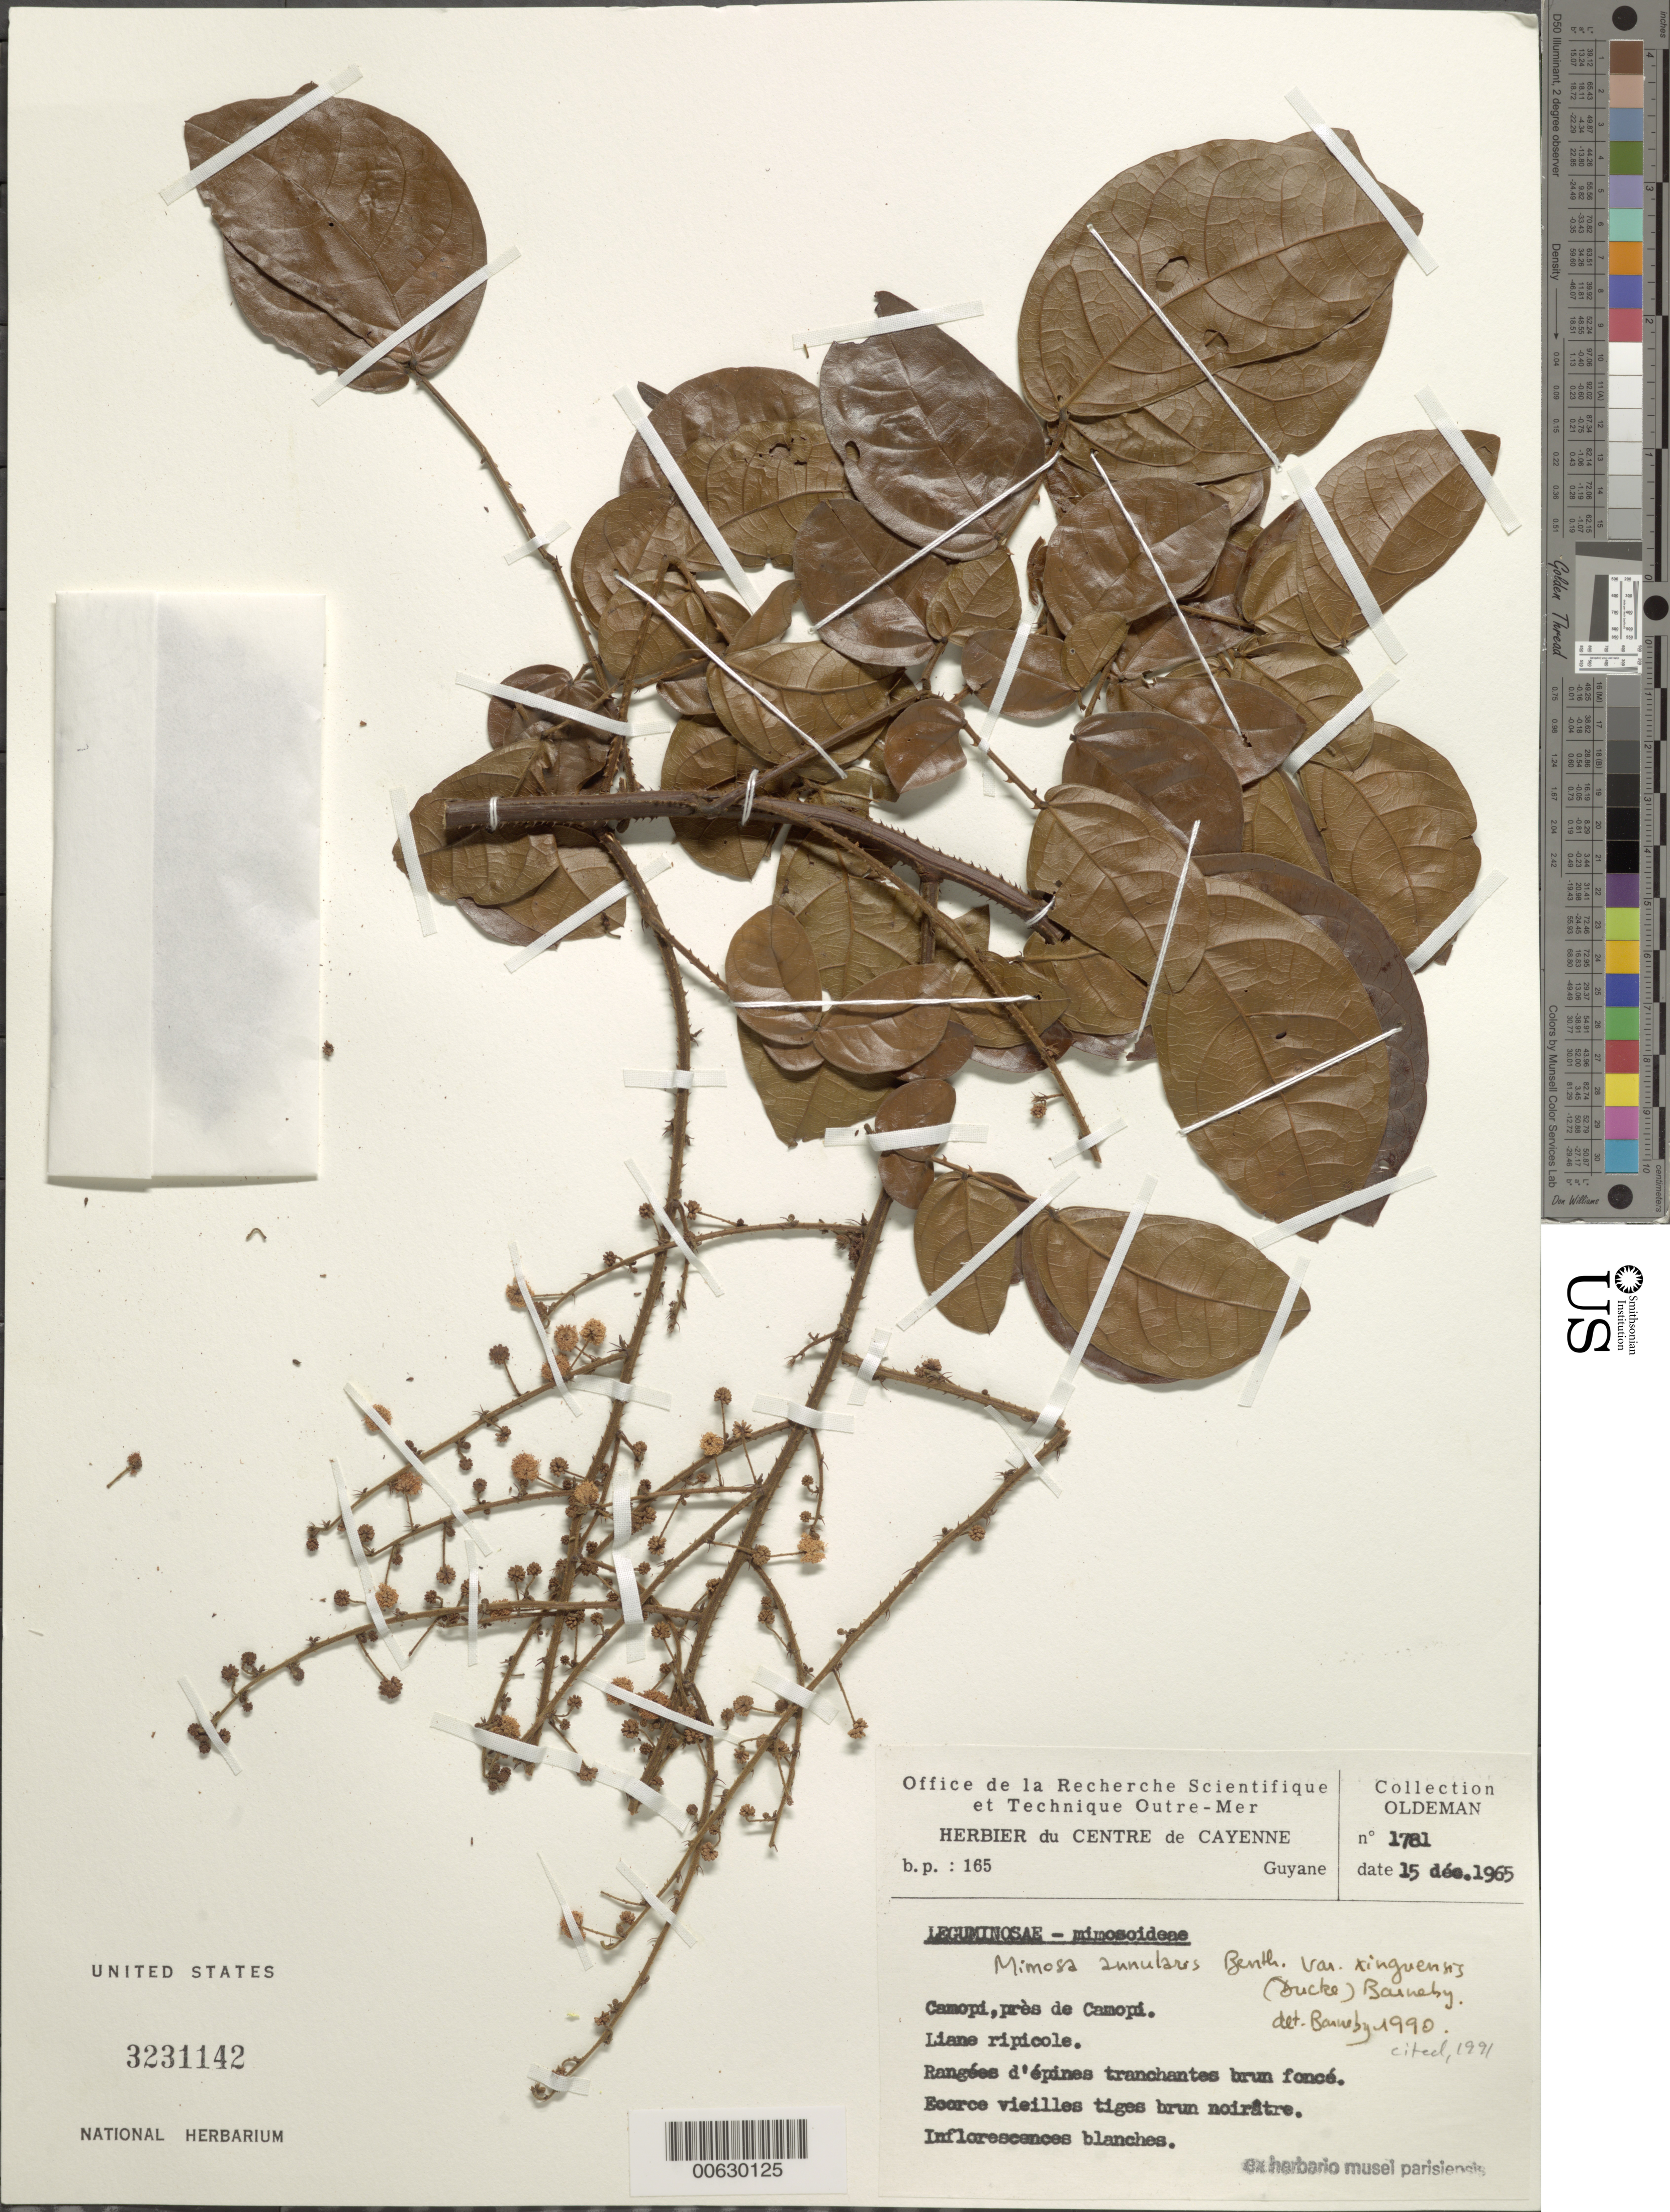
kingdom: Plantae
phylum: Tracheophyta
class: Magnoliopsida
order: Fabales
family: Fabaceae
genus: Mimosa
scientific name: Mimosa annularis var. xinguensis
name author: (Ducke) Barneby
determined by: Barneby, Rupert C., (NY)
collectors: R. Oldeman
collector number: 1781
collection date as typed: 15-Dec-65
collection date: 1965-12-15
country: French Guiana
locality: Camopi, pres de Camopi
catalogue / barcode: US 3231142